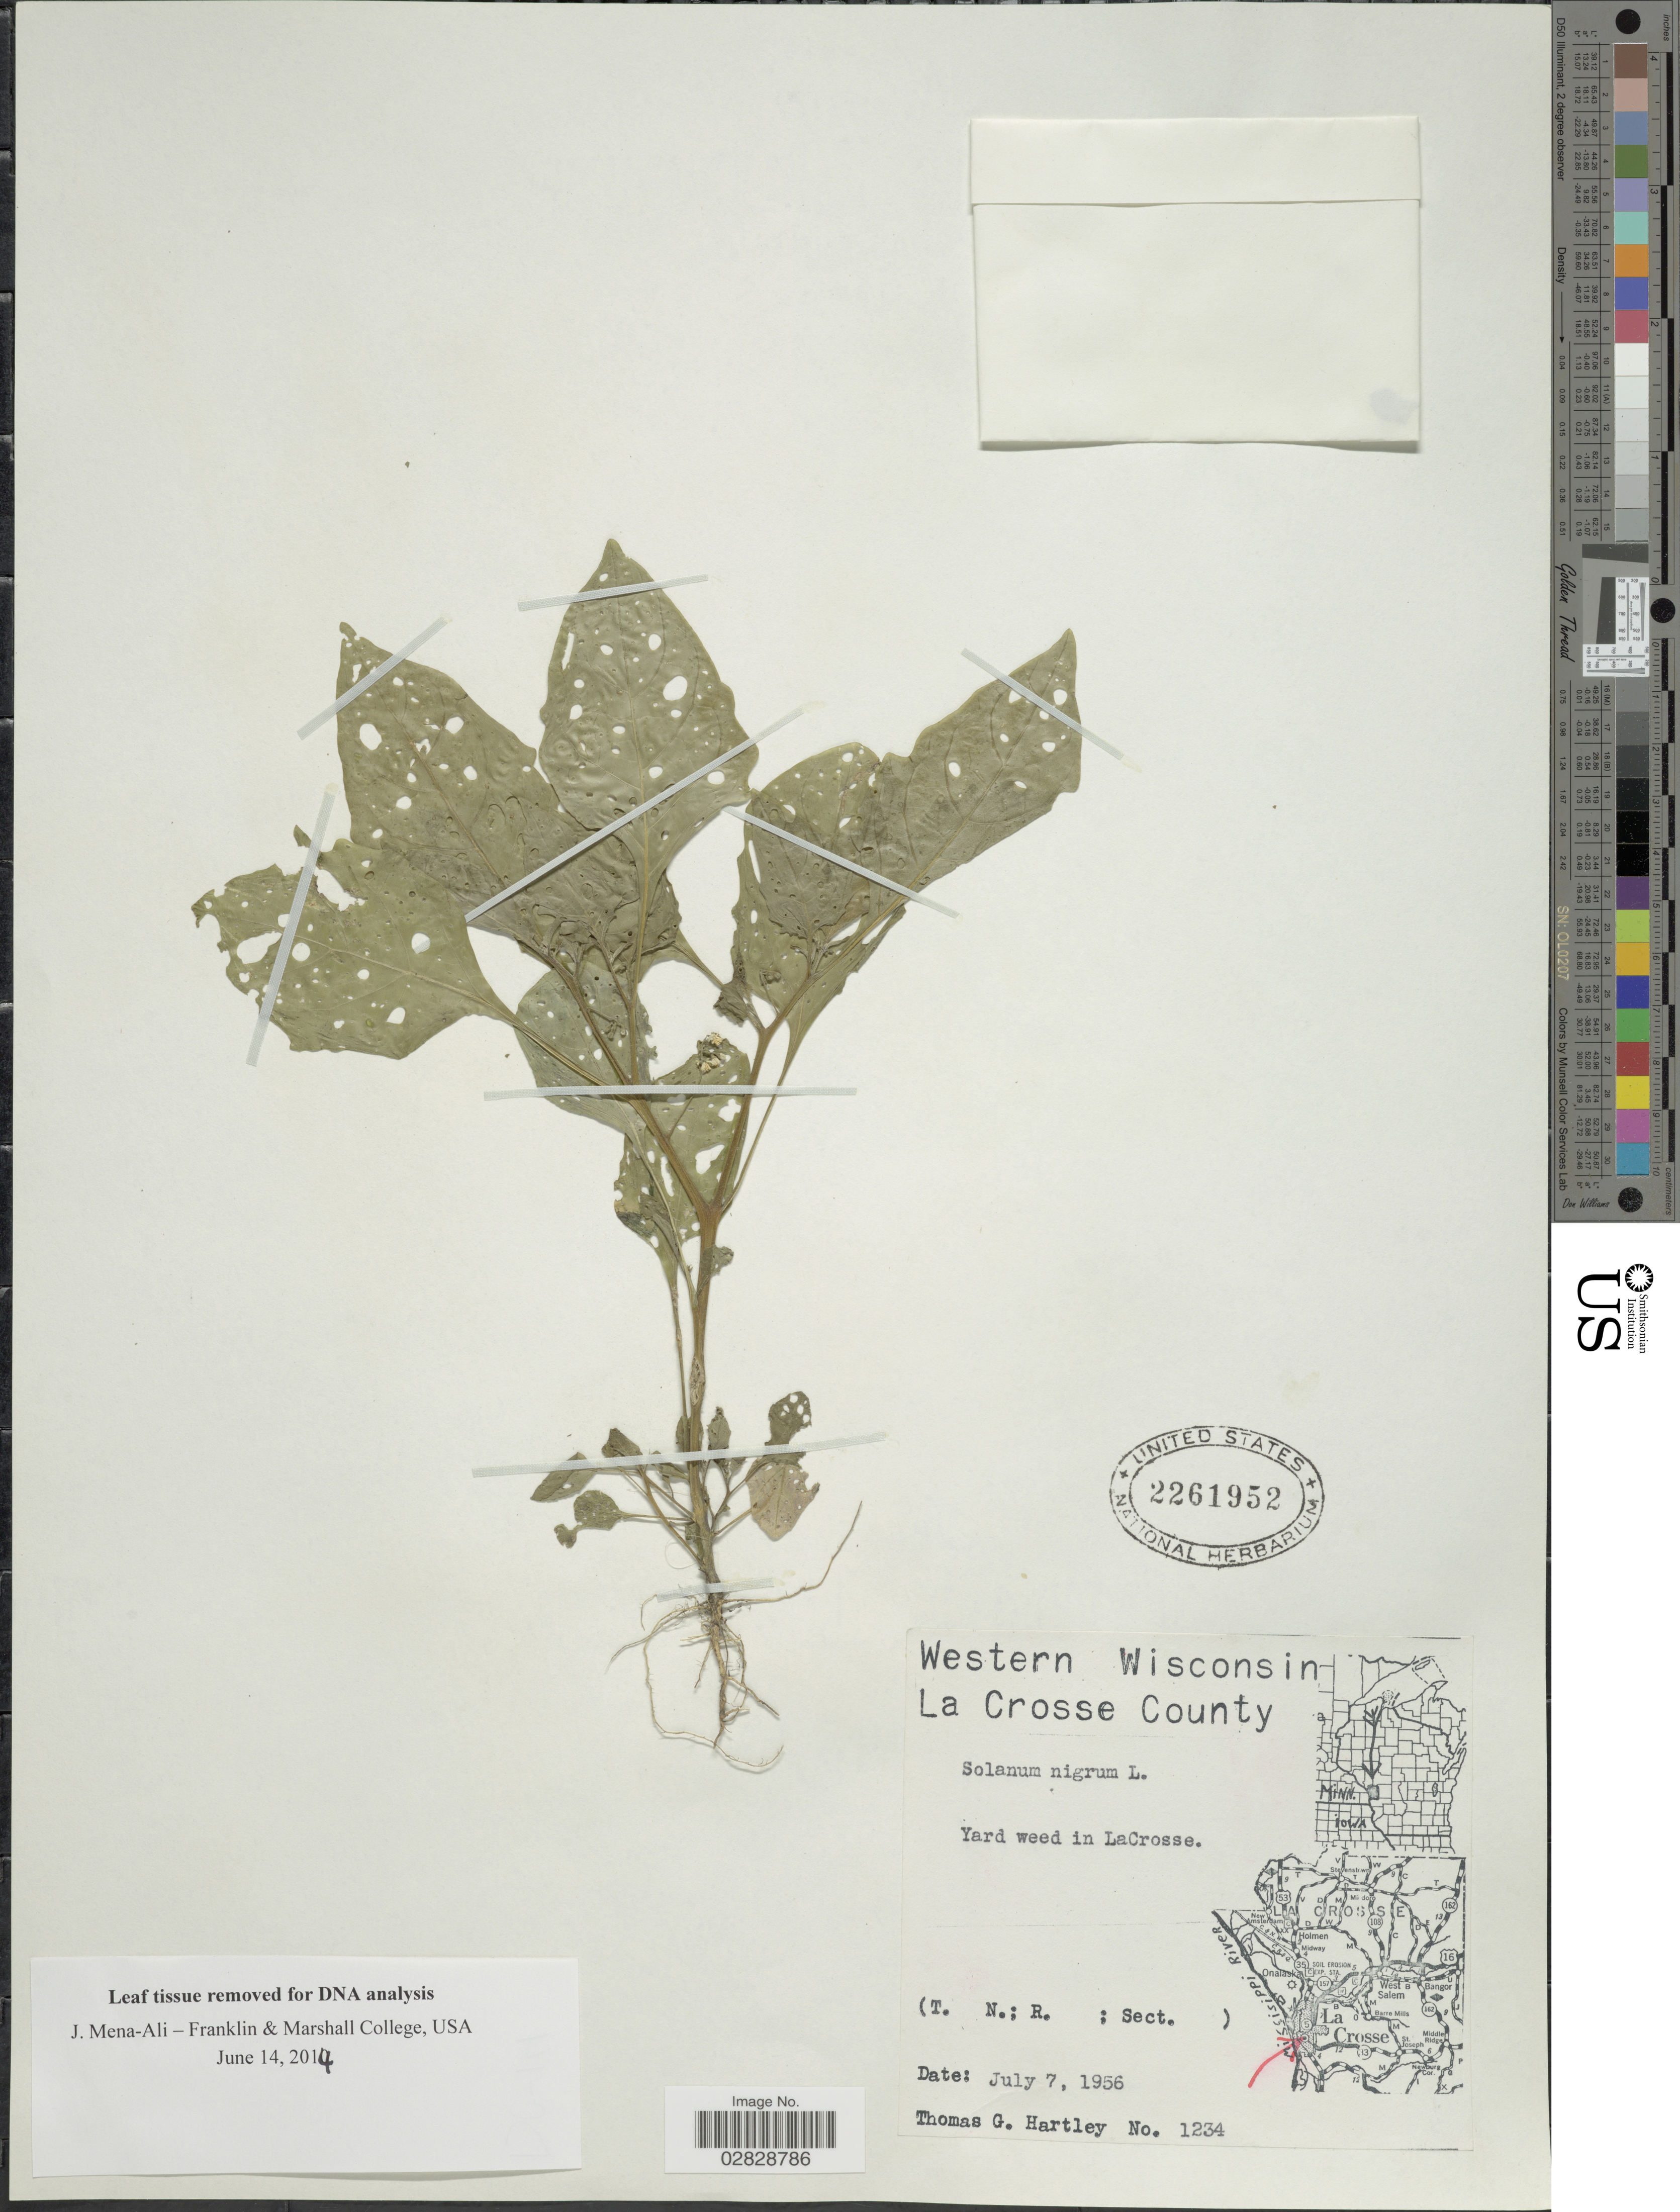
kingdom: Plantae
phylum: Tracheophyta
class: Magnoliopsida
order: Solanales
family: Solanaceae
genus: Solanum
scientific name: Solanum emulans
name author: Raf.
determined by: Knapp, S. D.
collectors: T. Hartley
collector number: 1234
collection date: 1956-07-07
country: United States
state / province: Wisconsin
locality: Western Wisconsin, La Crosse County. Yard weed in LaCrosse.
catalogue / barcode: US 2261952